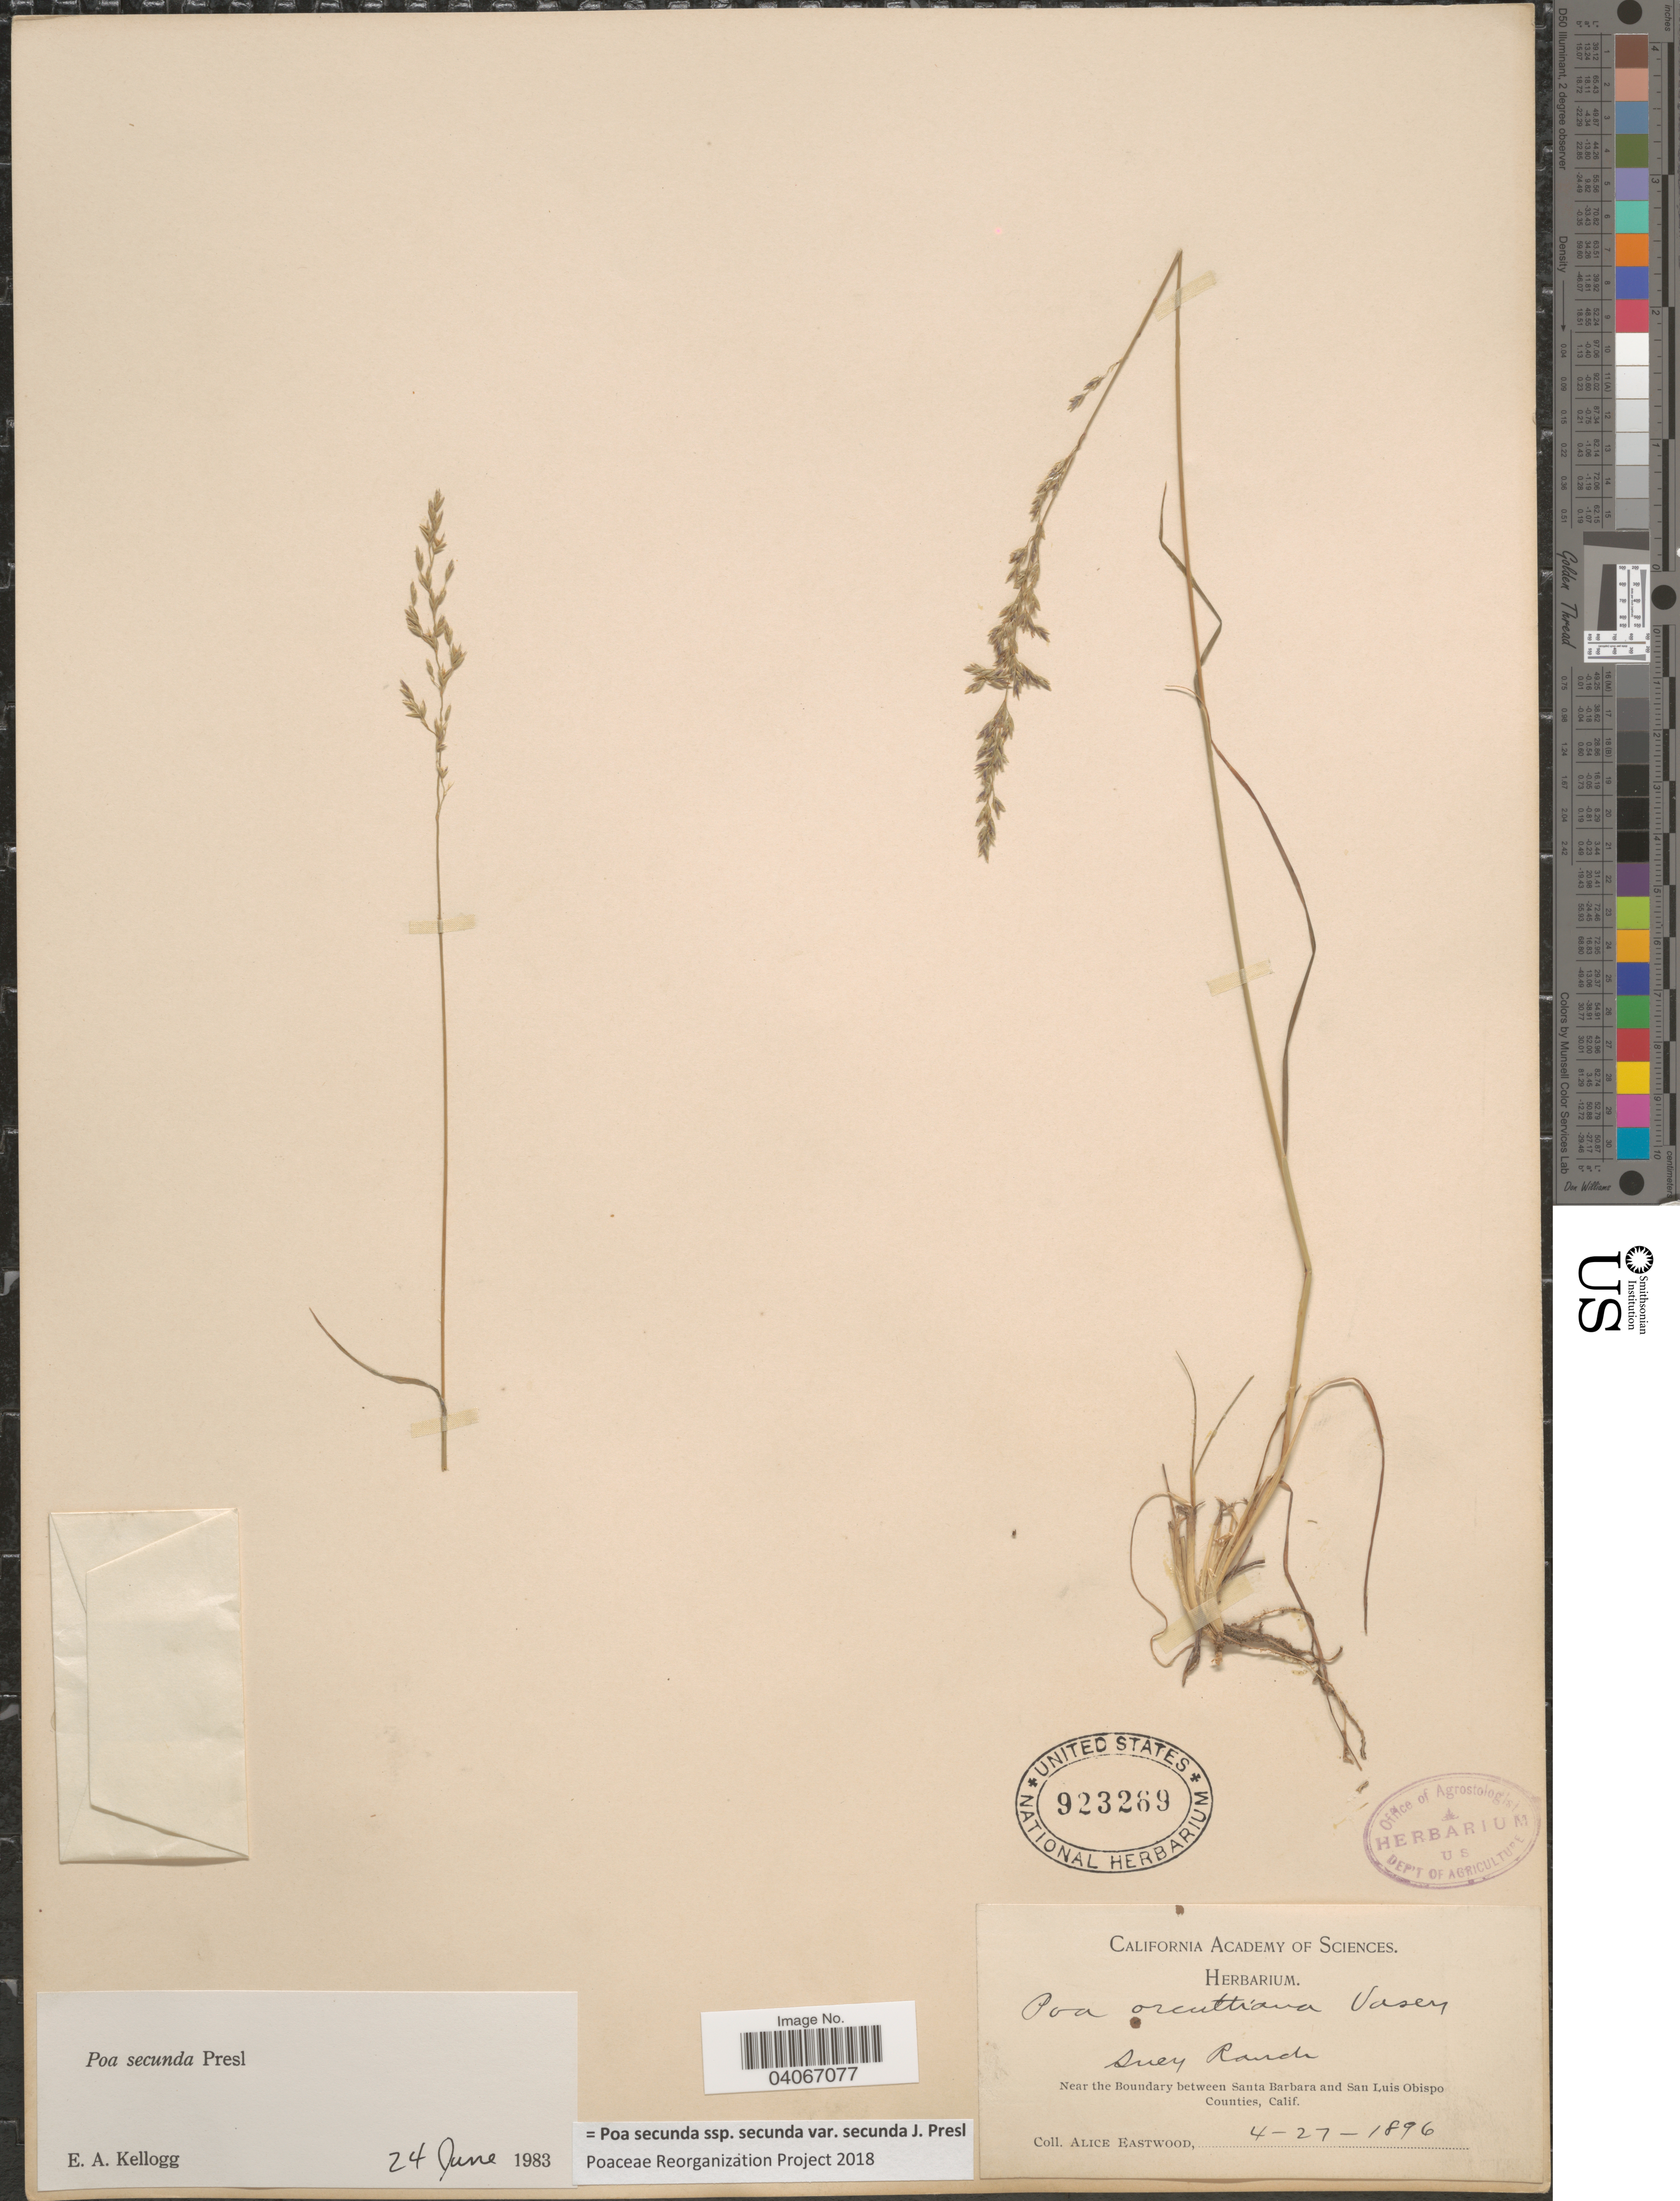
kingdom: Plantae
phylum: Tracheophyta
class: Liliopsida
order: Poales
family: Poaceae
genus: Poa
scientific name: Poa secunda subsp. secunda var. secunda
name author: J. Presl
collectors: A. Eastwood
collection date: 1896-04-27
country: United States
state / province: California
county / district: Santa Barbara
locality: Suey Ranch. Near the Boundary between Santa Barbara and San Luis Obispo Counties.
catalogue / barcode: US 923269